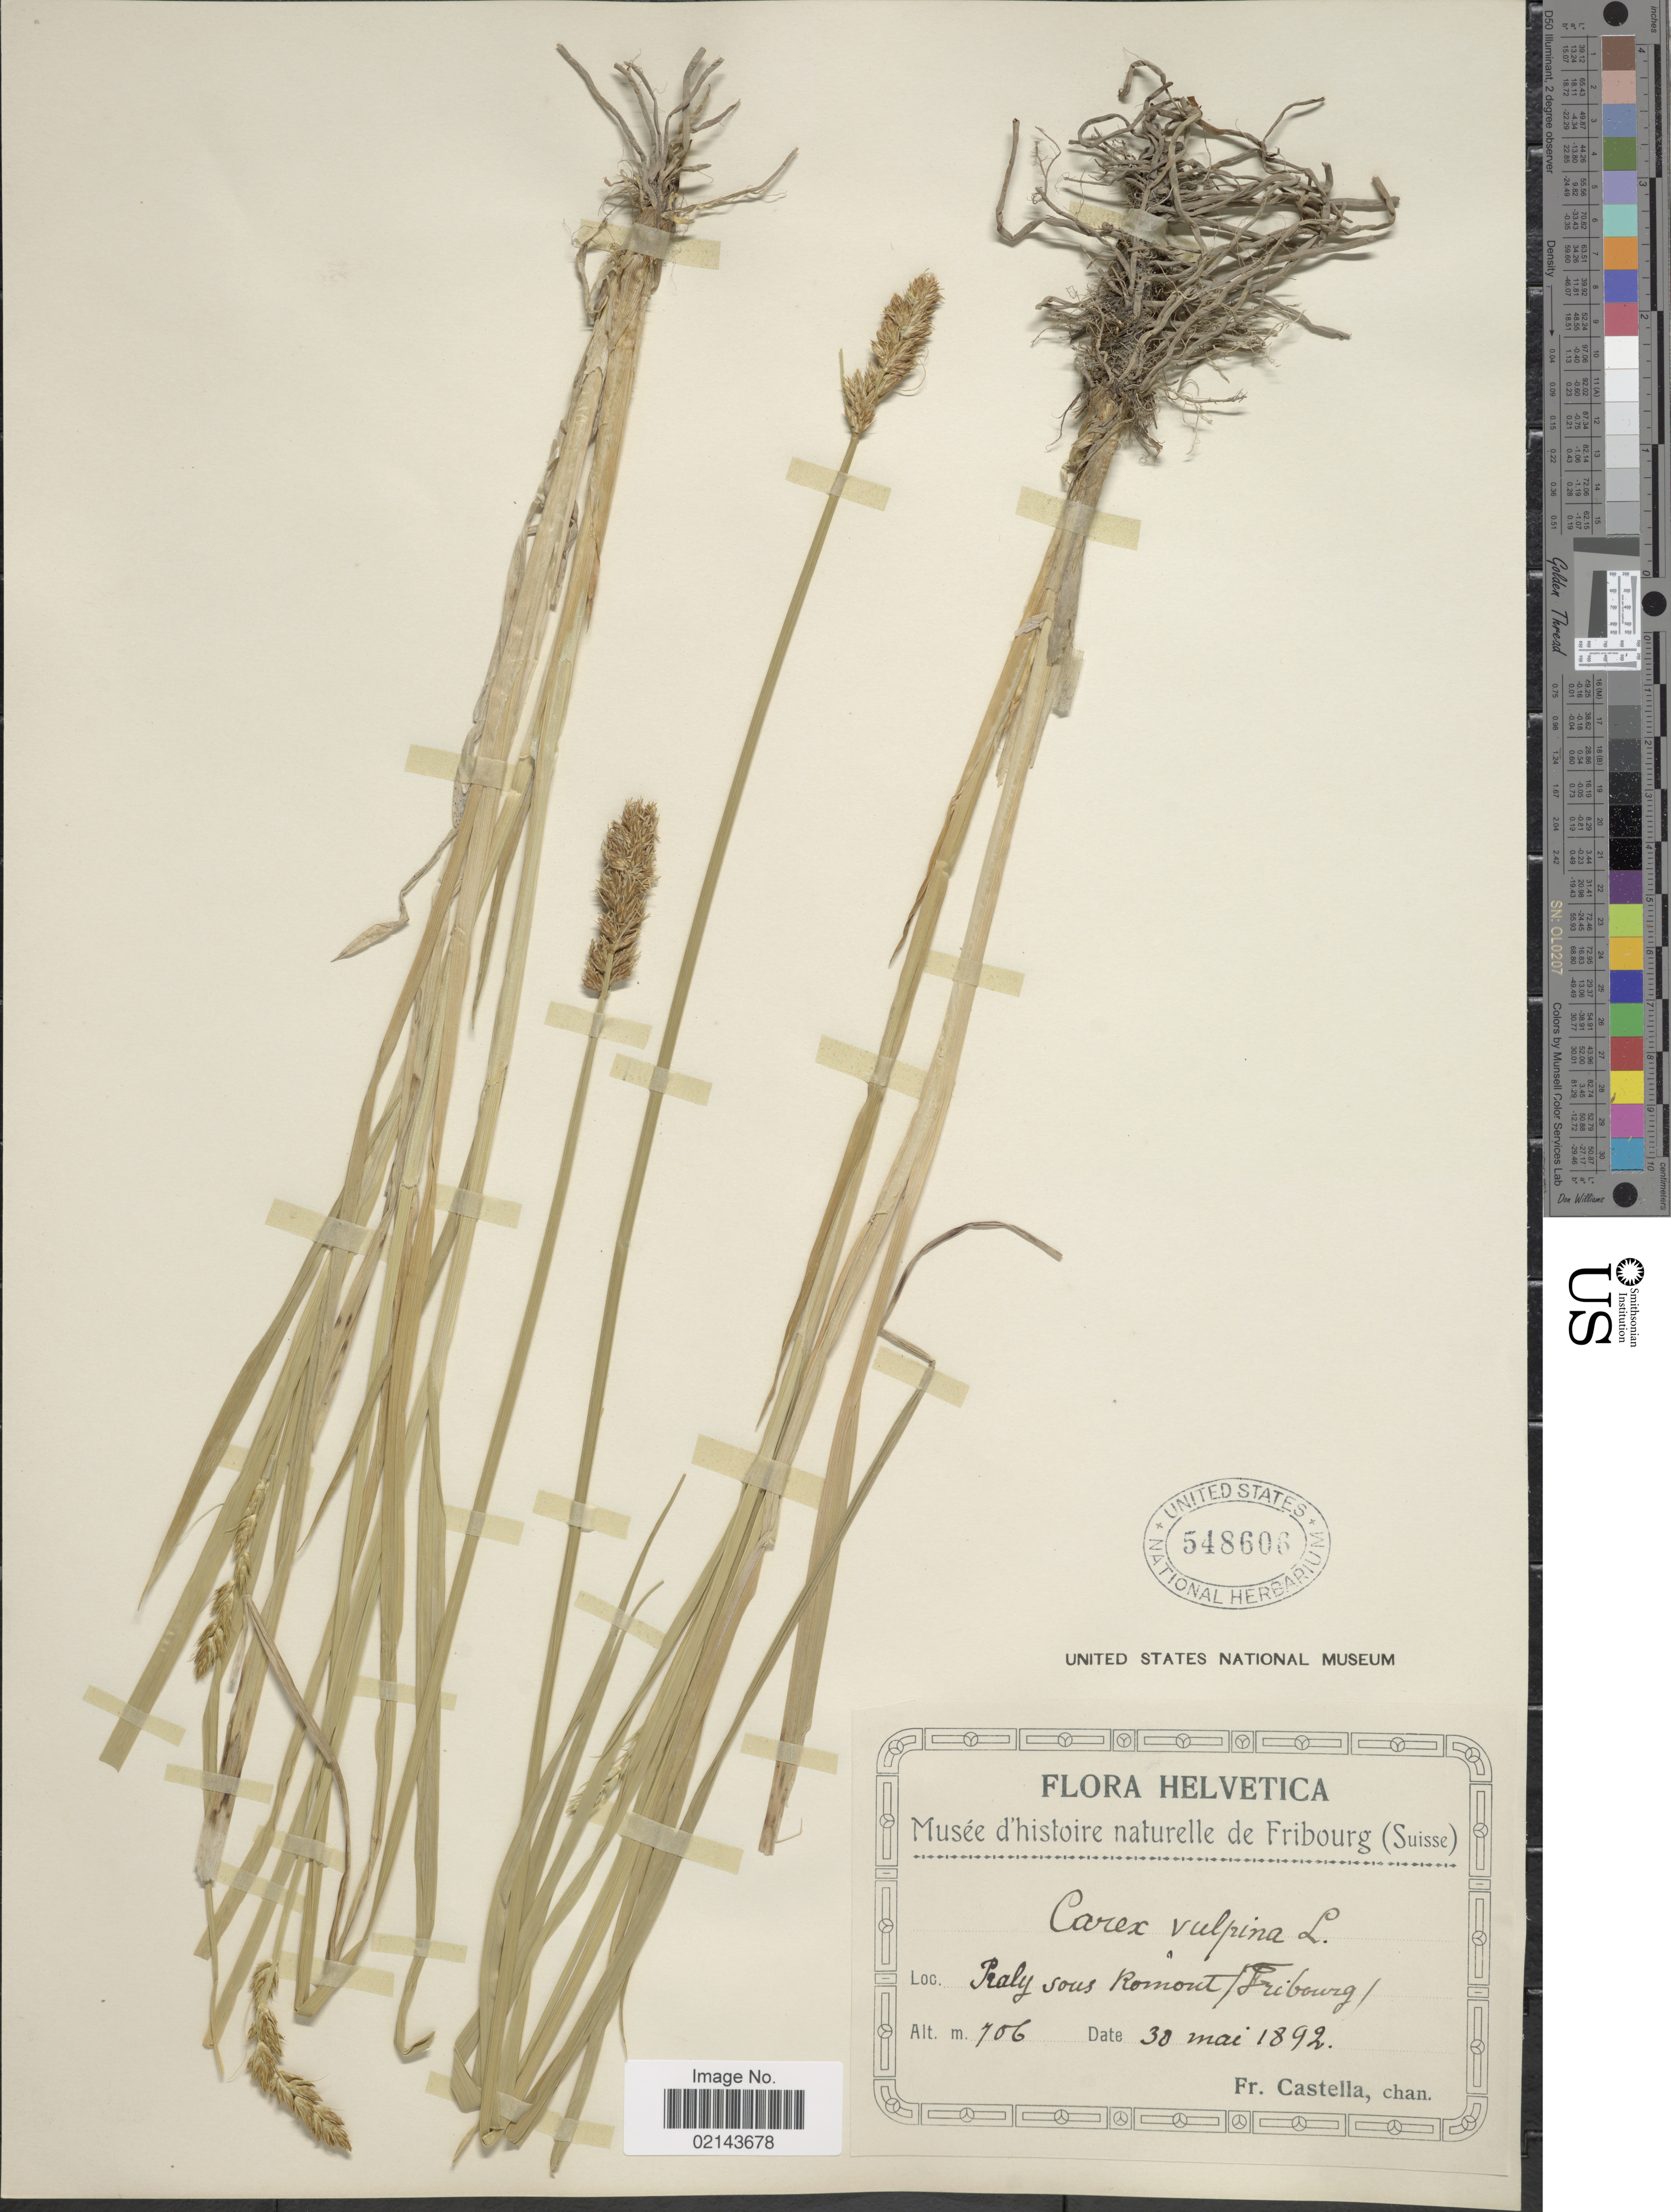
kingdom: Plantae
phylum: Tracheophyta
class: Liliopsida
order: Poales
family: Cyperaceae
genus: Carex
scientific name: Carex vulpina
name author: L.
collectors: Fr. Castella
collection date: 1892-05-30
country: Switzerland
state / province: Fribourg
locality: Helvetica, Pealy sous Romont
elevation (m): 706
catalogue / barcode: US 548606